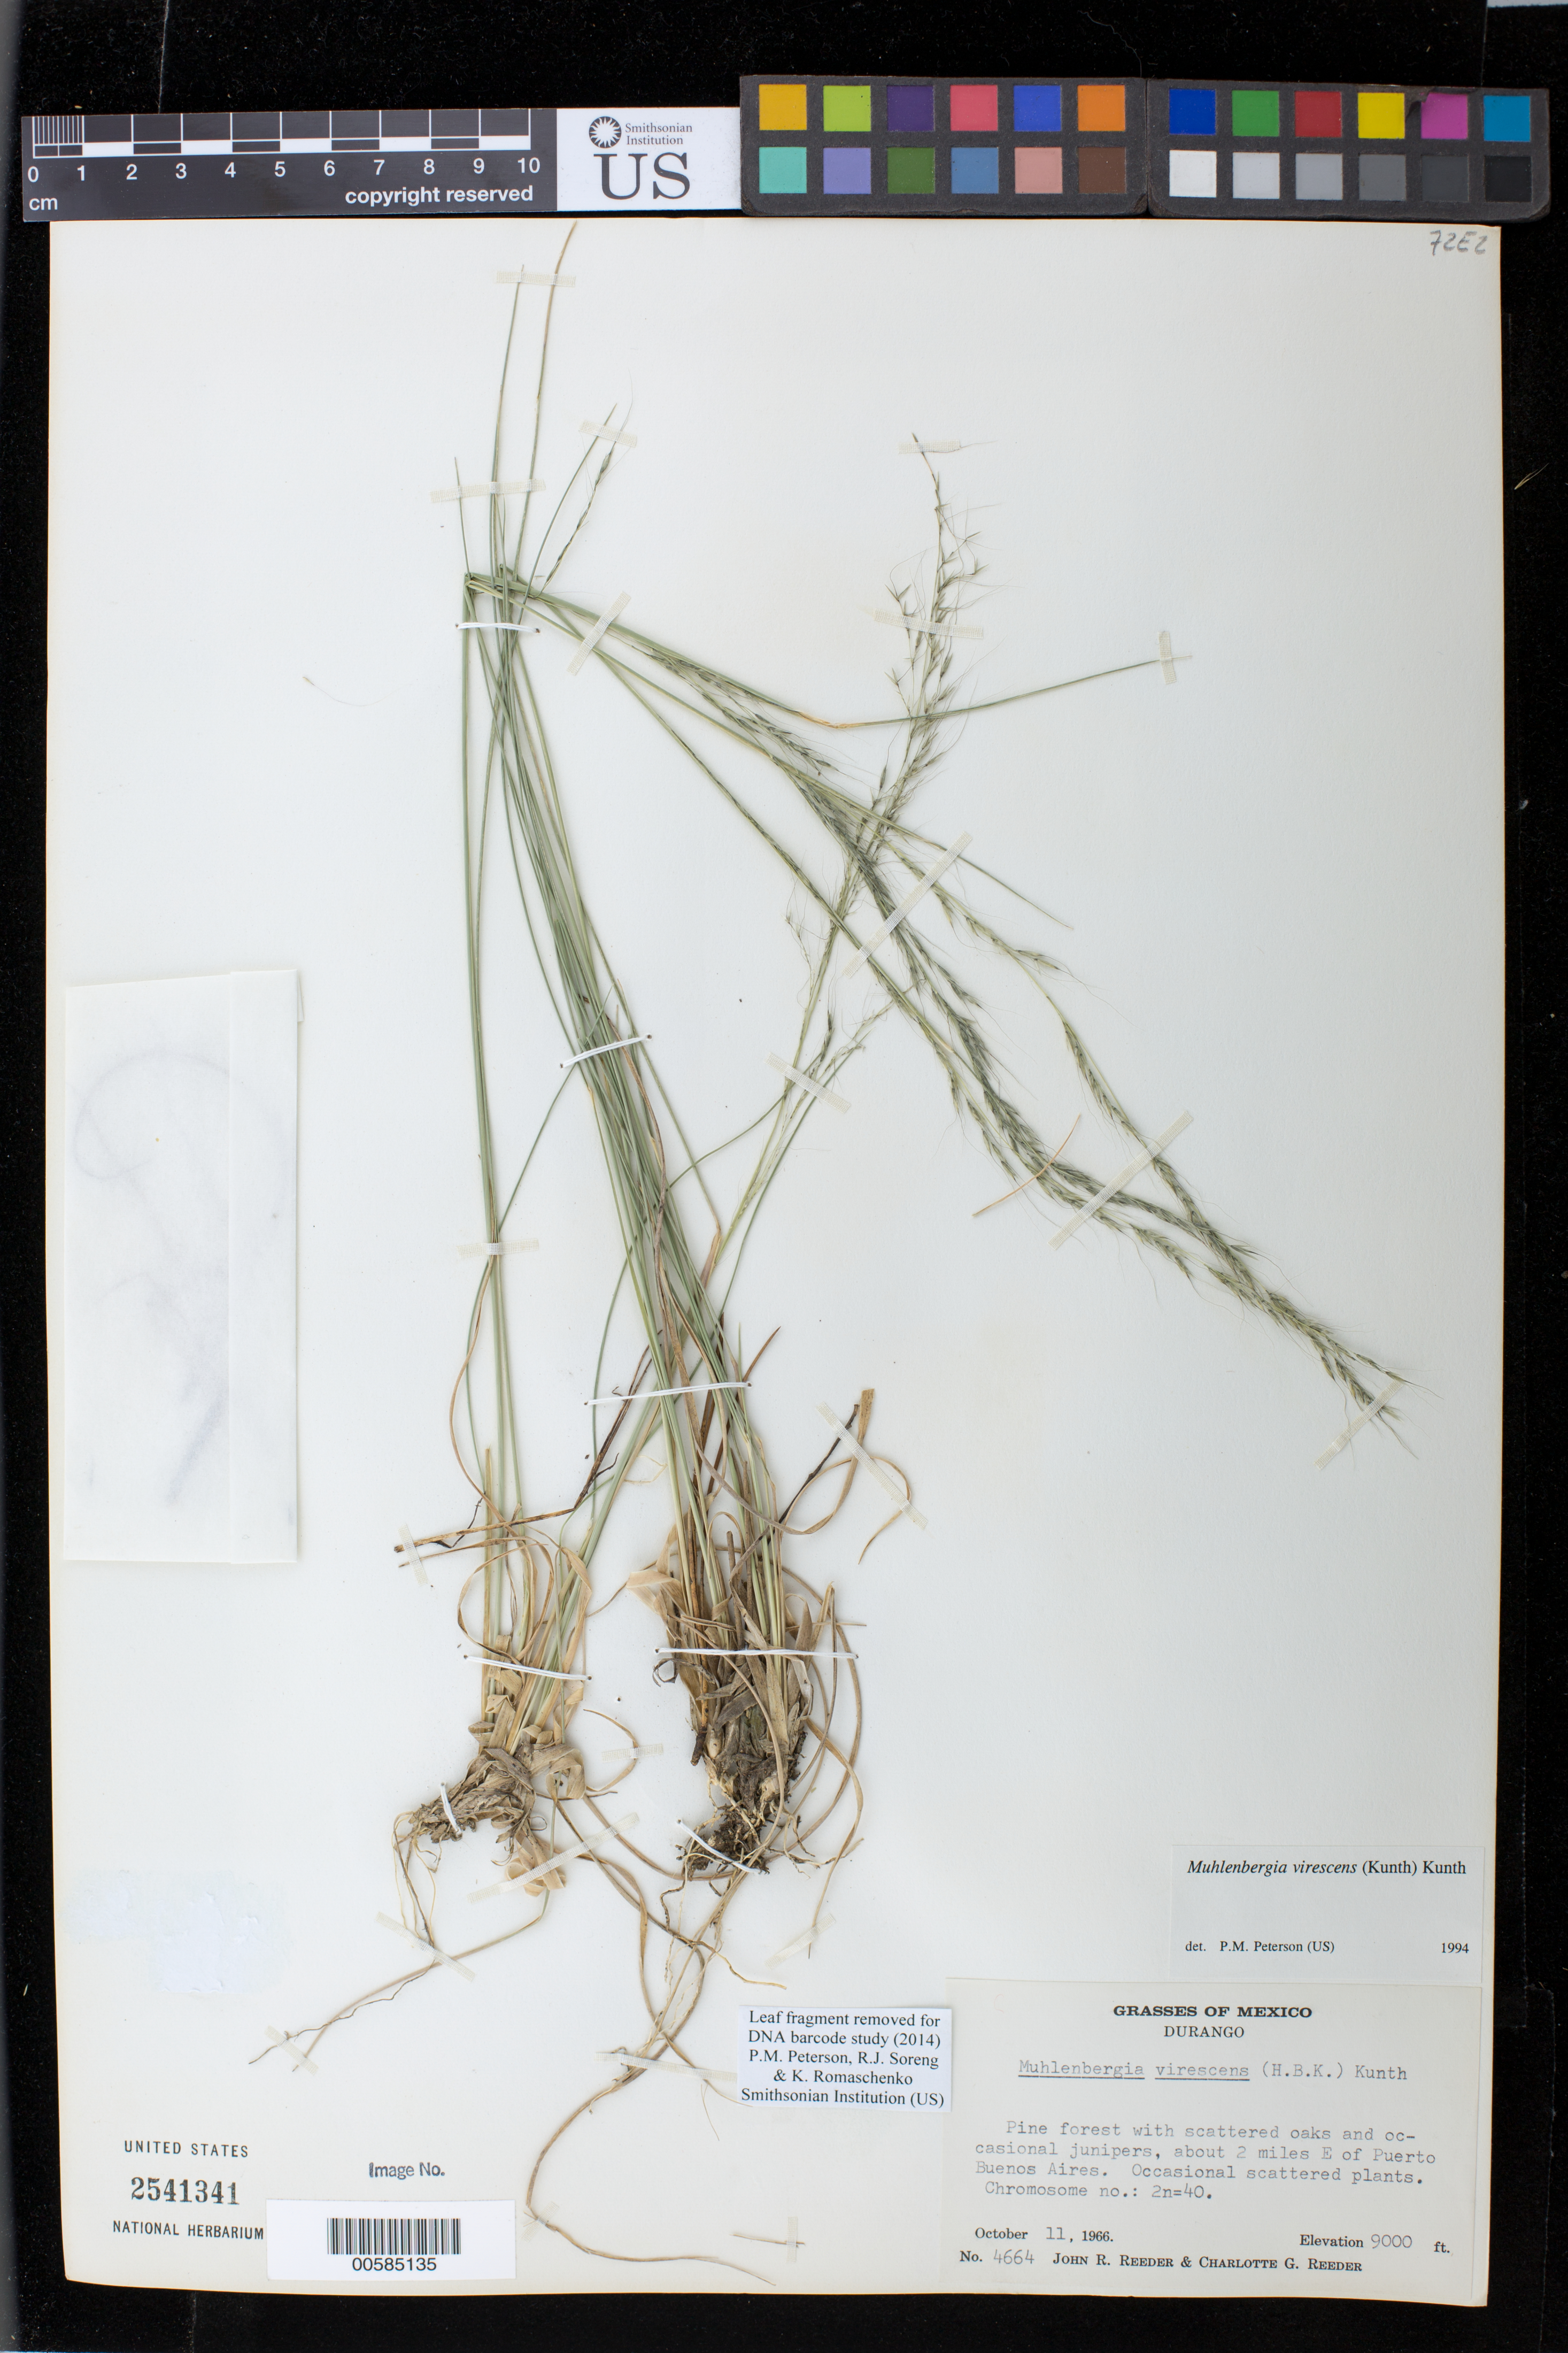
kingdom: Plantae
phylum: Tracheophyta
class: Liliopsida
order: Poales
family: Poaceae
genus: Muhlenbergia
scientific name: Muhlenbergia virescens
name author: (Kunth) Trin.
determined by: Peterson, Paul M., (BOT), Smithsonian Institution - National Museum of Natural History (UNITED STATES)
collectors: J. R. Reeder & C. G. Reeder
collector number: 4664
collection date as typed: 11 Oct 1966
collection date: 1966-10-11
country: Mexico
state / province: Durango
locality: Ca 2 mi E of Puerto Buenos Aires.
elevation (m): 2743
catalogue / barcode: US 2541341